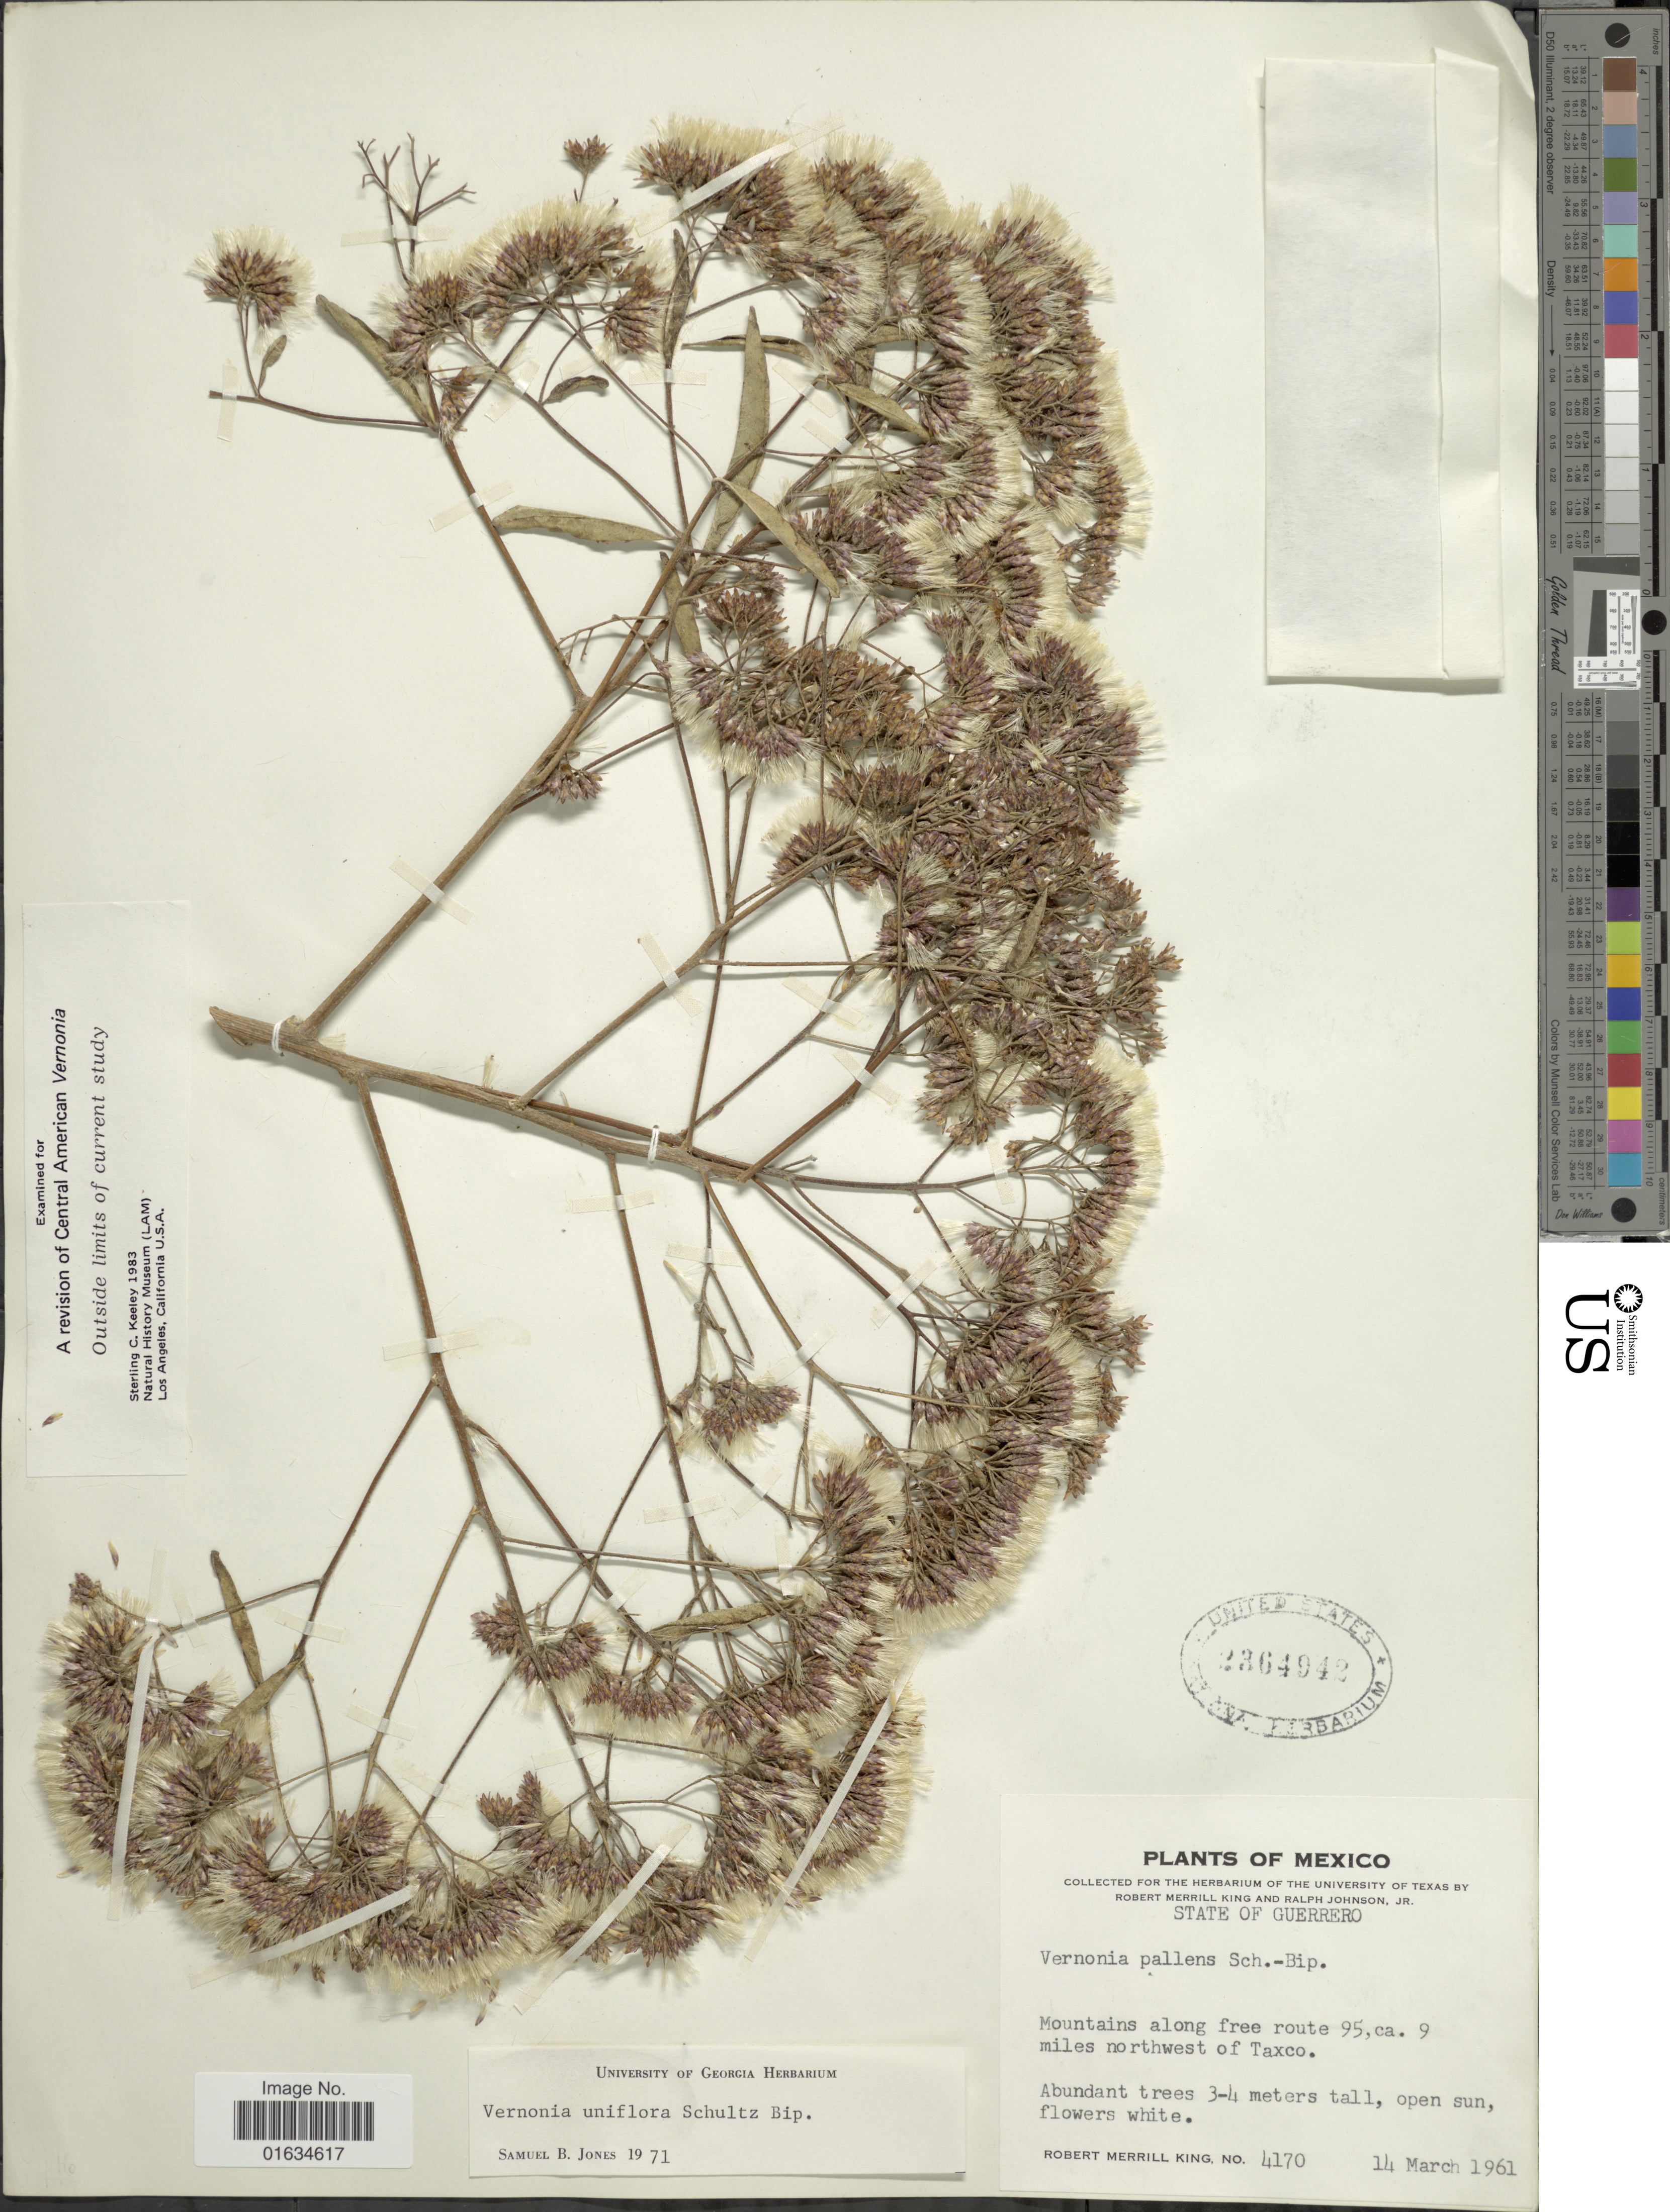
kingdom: Plantae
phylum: Tracheophyta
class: Magnoliopsida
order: Asterales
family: Asteraceae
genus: Critoniopsis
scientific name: Critoniopsis salicifolia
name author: (DC.) H. Rob.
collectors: R. M. King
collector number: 4170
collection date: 1961-03-14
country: Mexico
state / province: Guerrero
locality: Mountains along free route 95, ca. 9 miles northwest of Taxco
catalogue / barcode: US 2364942